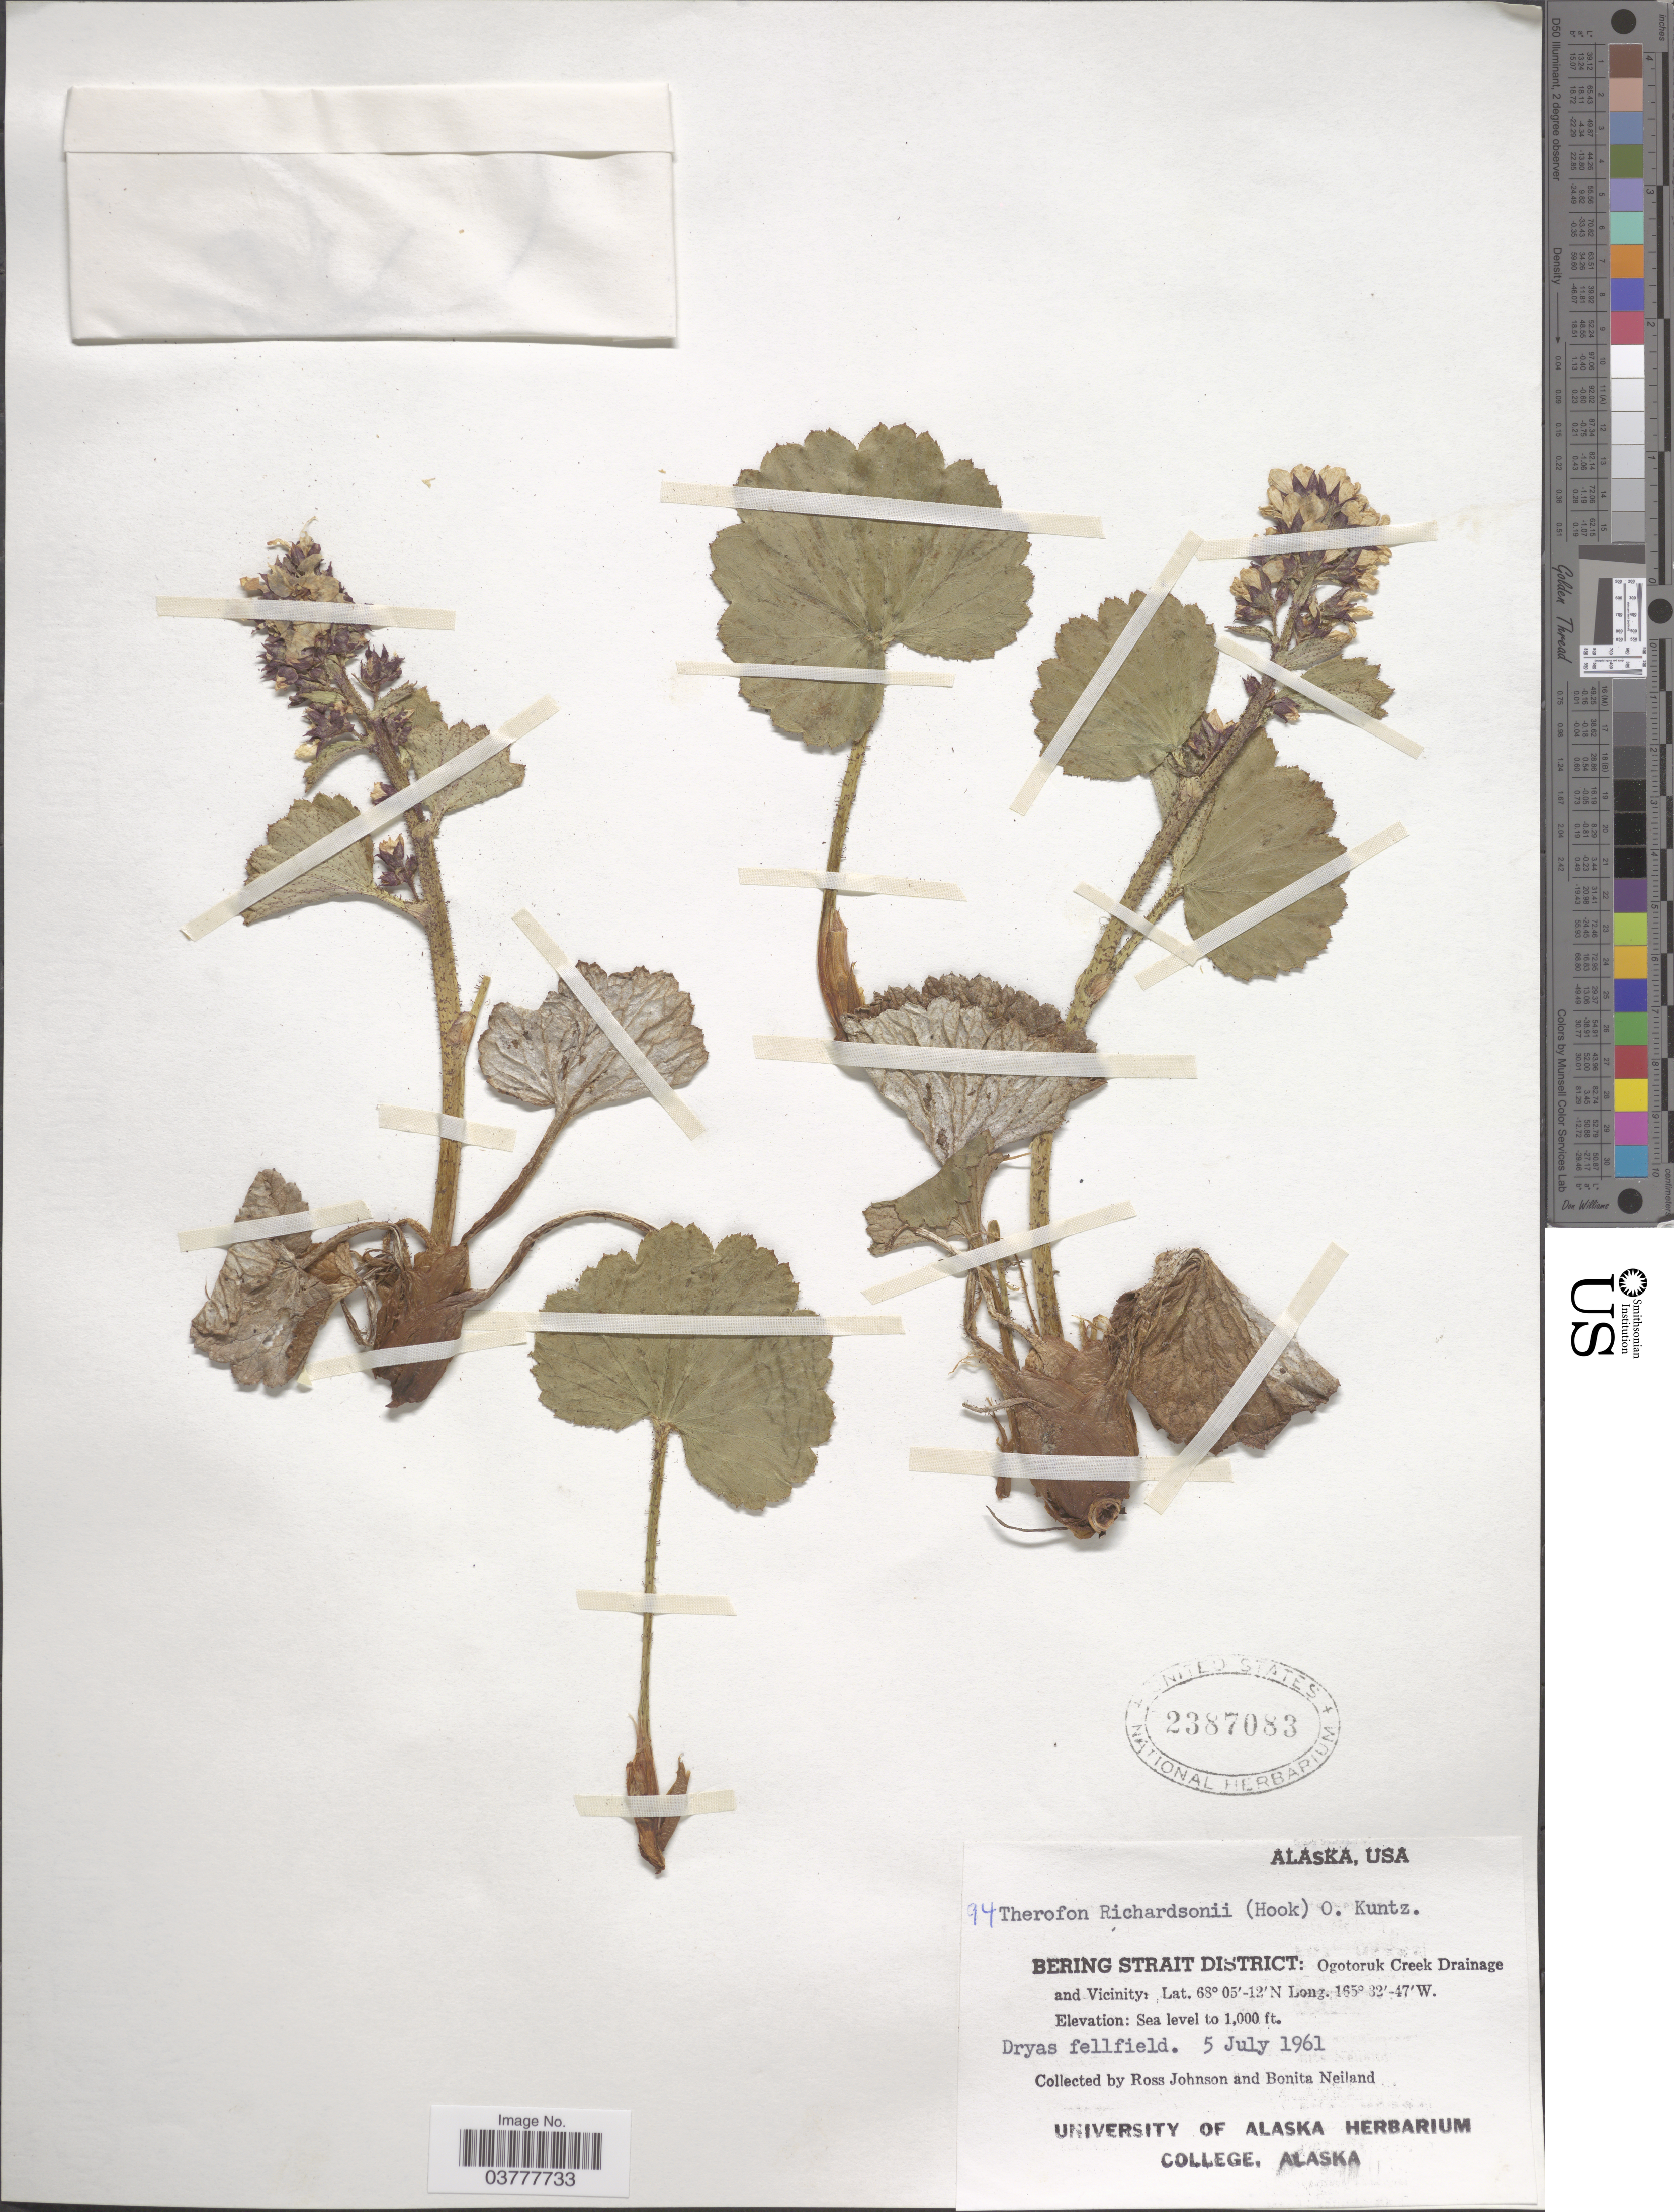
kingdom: Plantae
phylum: Tracheophyta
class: Magnoliopsida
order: Saxifragales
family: Saxifragaceae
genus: Boykinia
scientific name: Boykinia richardsonii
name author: (Hook.) A. Gray ex B.D. Jacks.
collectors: R. Johnson & B. Neiland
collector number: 94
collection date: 1961-07-05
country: United States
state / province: Alaska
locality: Bering Strait District: Ogotoruk Creek Drainage and Vicinity.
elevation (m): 0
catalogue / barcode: US 2387083